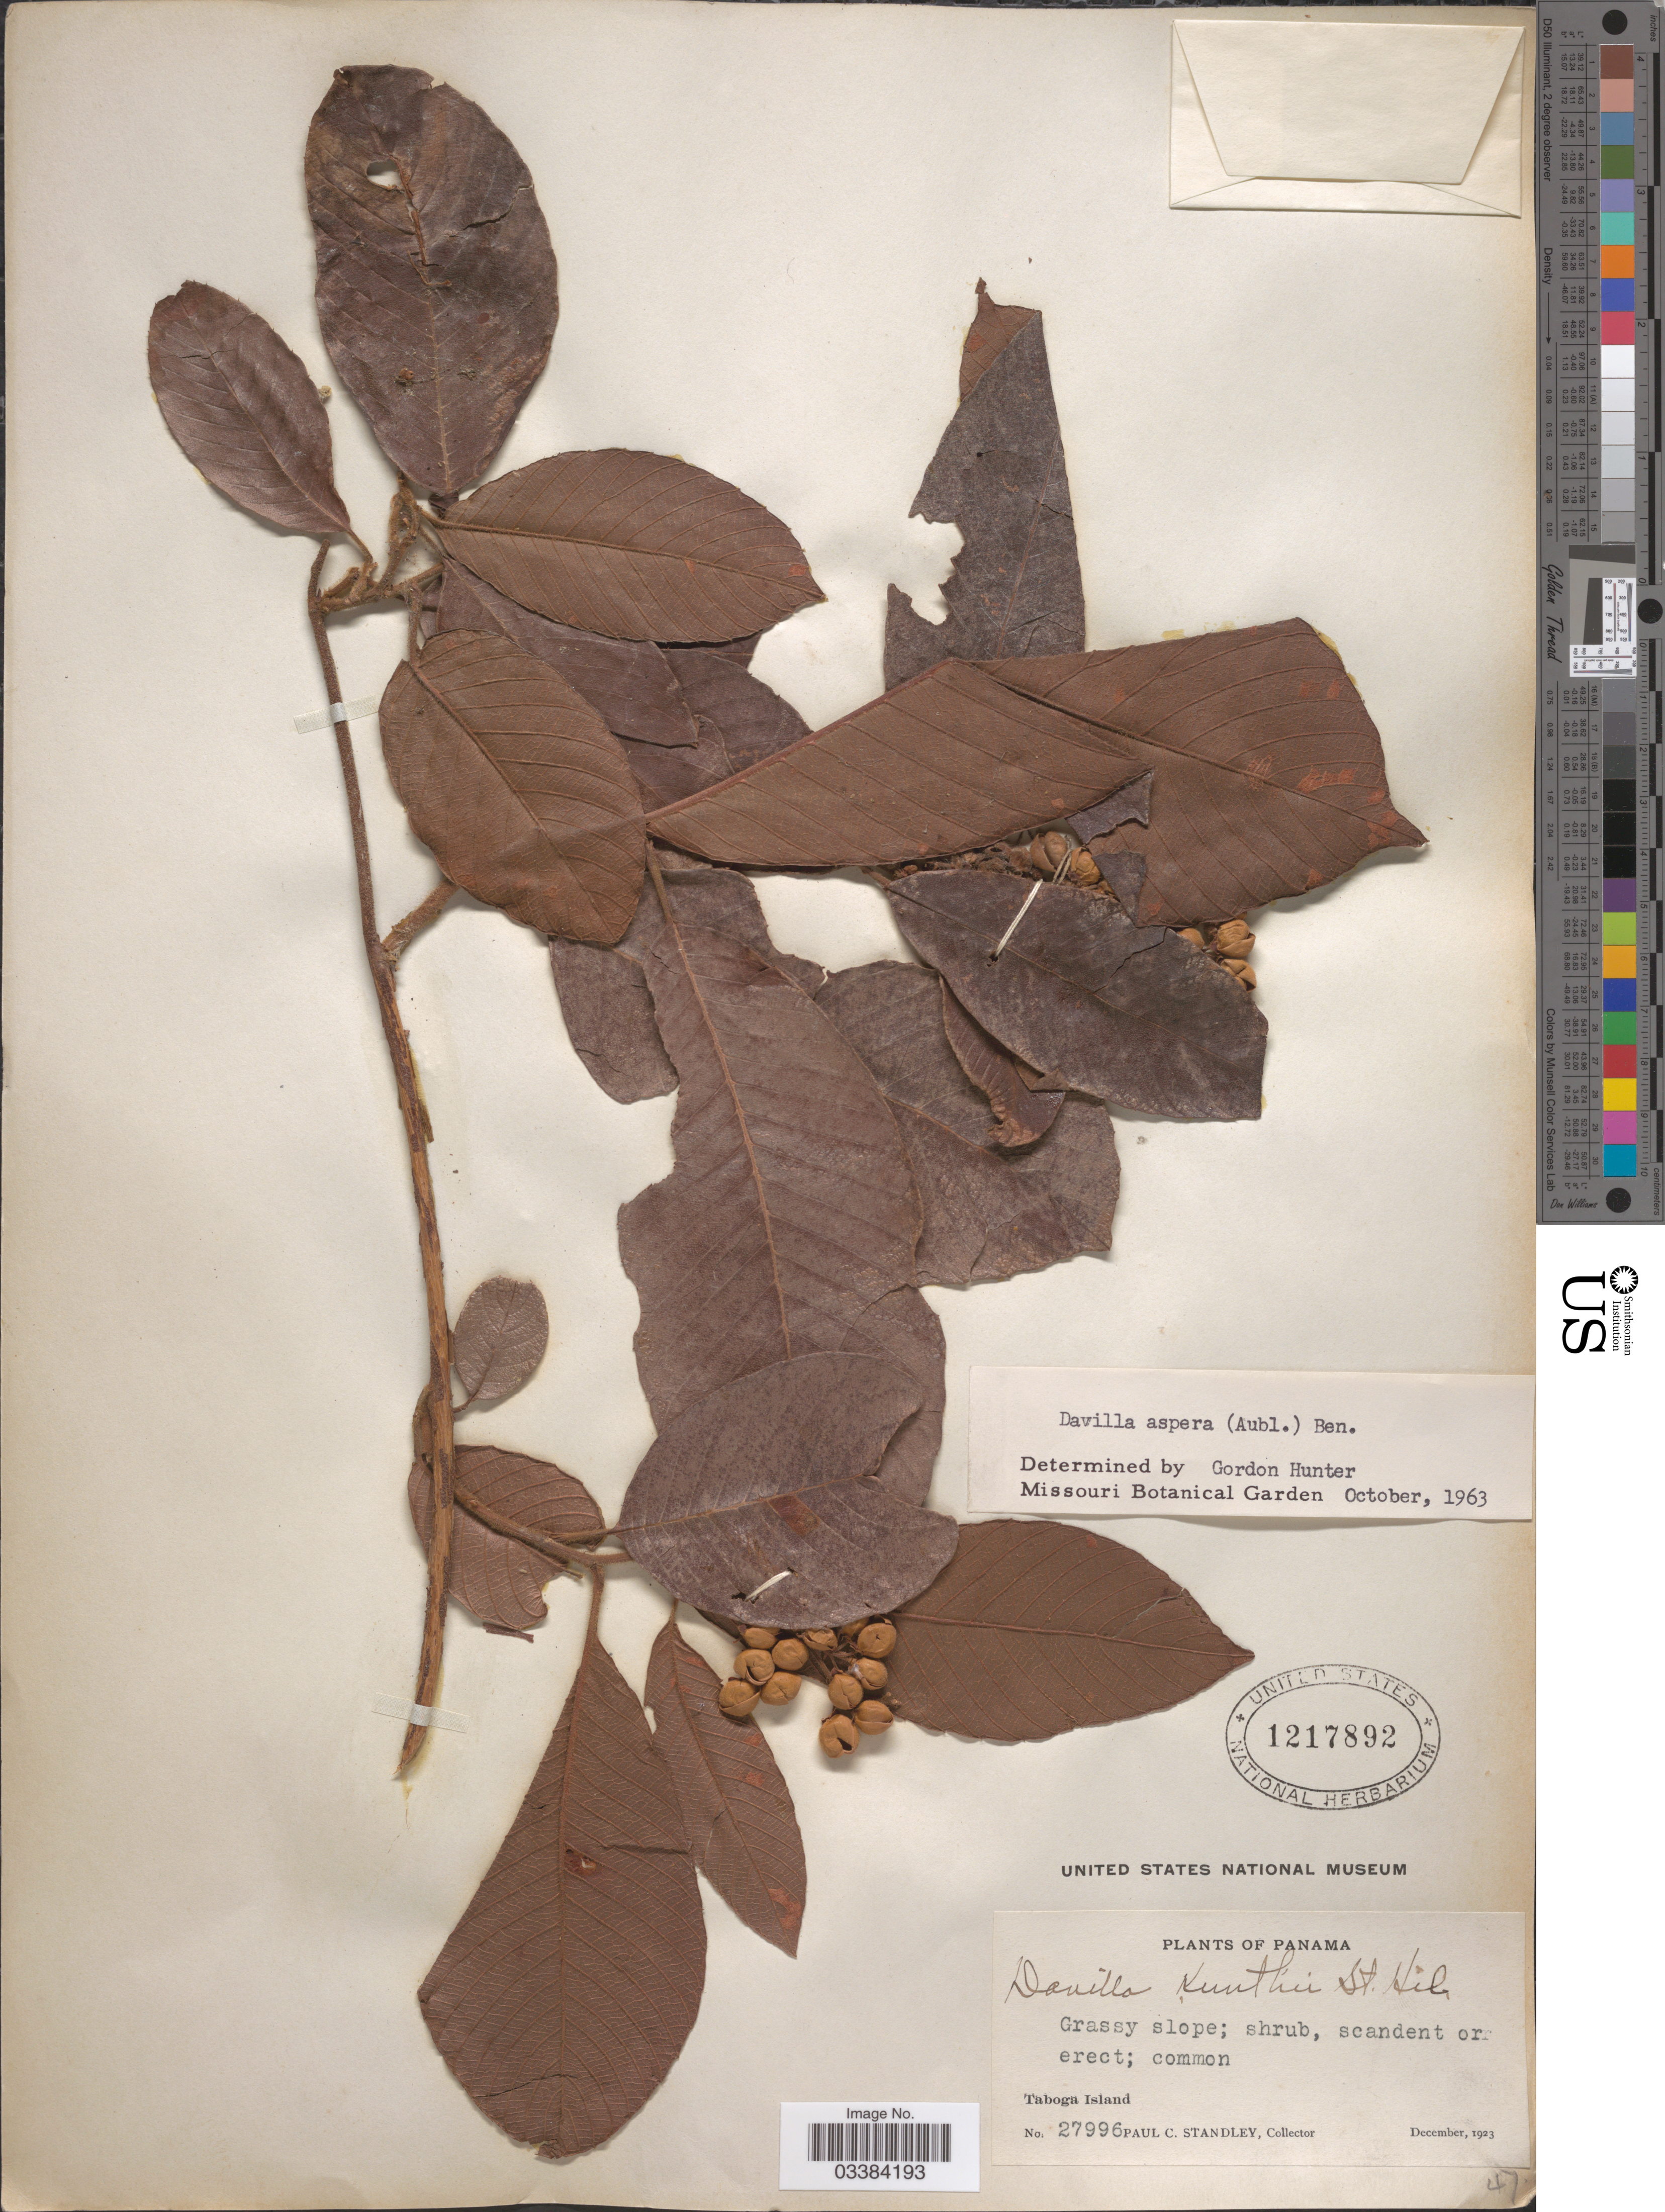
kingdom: Plantae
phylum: Tracheophyta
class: Magnoliopsida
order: Dilleniales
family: Dilleniaceae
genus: Davilla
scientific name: Davilla kunthii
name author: A. St.-Hil.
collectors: P. C. Standley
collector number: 27996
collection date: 1923-12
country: Panama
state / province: Panamá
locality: Taboga Island.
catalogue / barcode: US 1217892